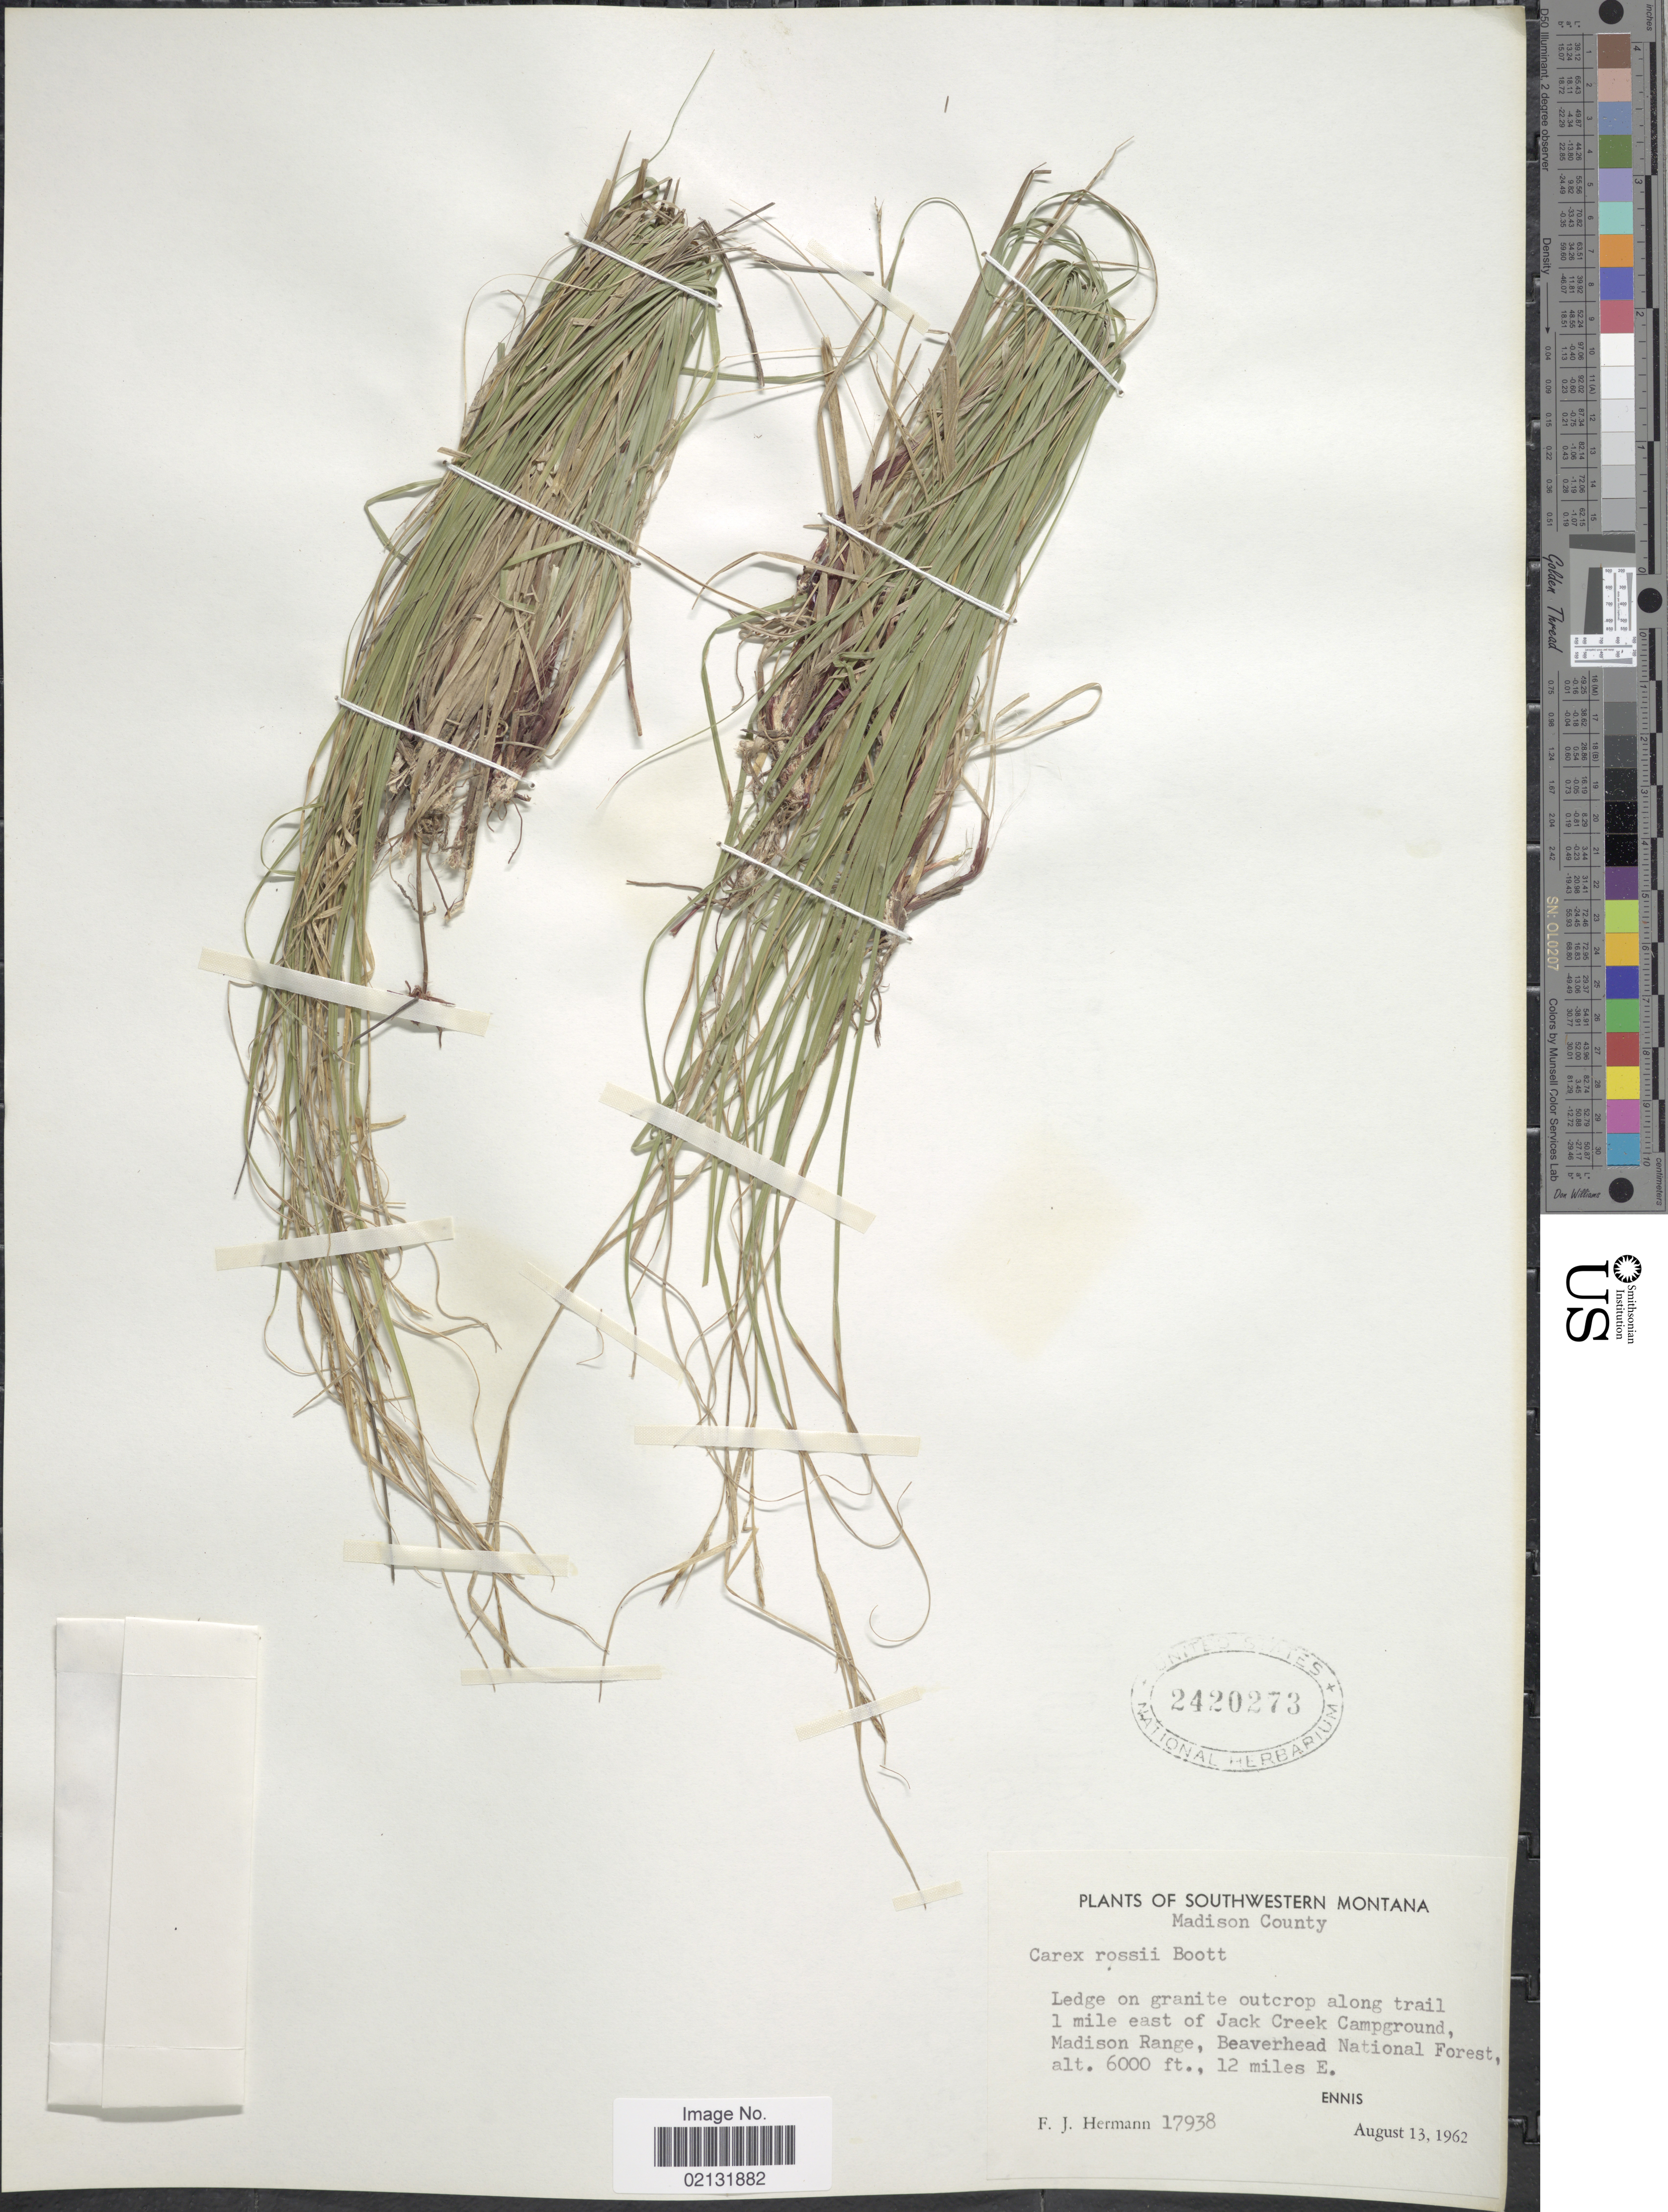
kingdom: Plantae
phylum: Tracheophyta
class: Liliopsida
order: Poales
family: Cyperaceae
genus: Carex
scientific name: Carex rossii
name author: Boott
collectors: F. J. Hermann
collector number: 17938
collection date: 1962-08-13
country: United States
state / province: Montana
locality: Southwestern Montana, Madison County. Along trail 1 miles east of Jack Creek Campground, Madison Range, Beaverhead National Forest, 12 miles E, Ennis.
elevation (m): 1829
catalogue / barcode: US 2420273